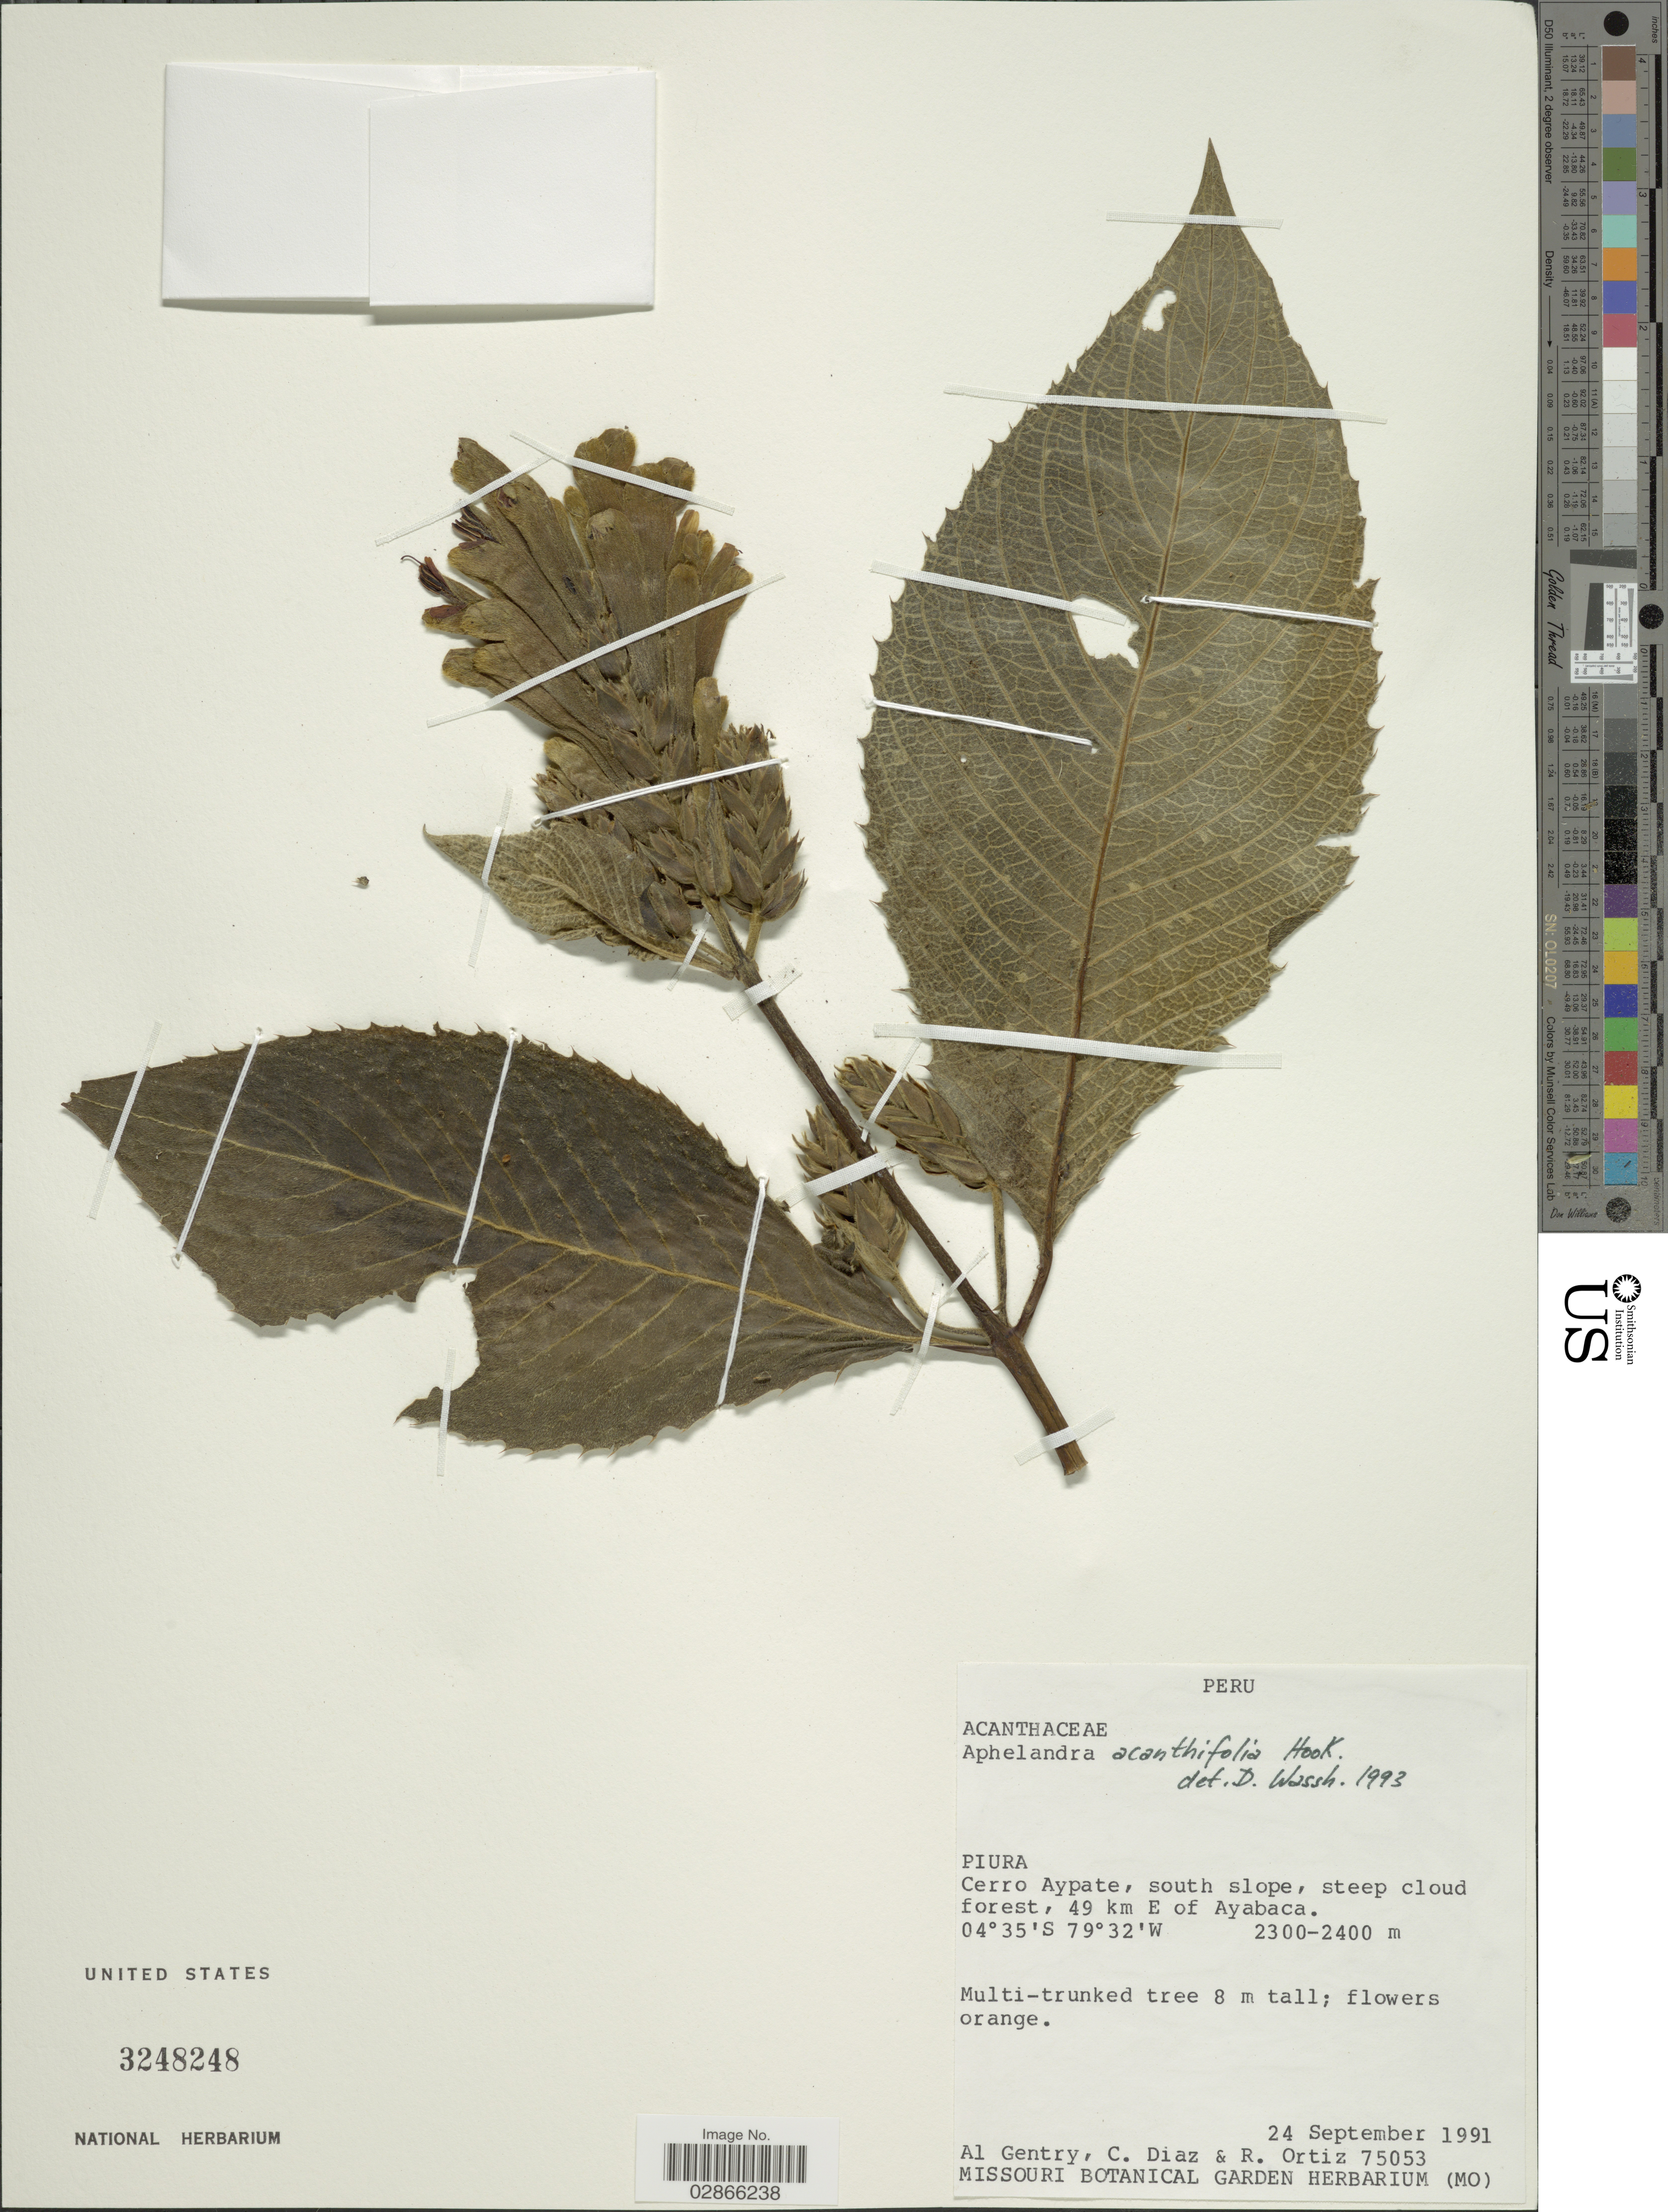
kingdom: Plantae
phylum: Tracheophyta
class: Magnoliopsida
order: Lamiales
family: Acanthaceae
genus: Aphelandra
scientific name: Aphelandra acanthifolia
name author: Hook.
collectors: A. H. Gentry, C. Díaz & R. Ortiz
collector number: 75053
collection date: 1991-09-24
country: Peru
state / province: Piura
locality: Cerro Aypate, south slope, steep cloud forest, 49 km E of Ayabaca.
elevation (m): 2300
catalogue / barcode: US 3248248